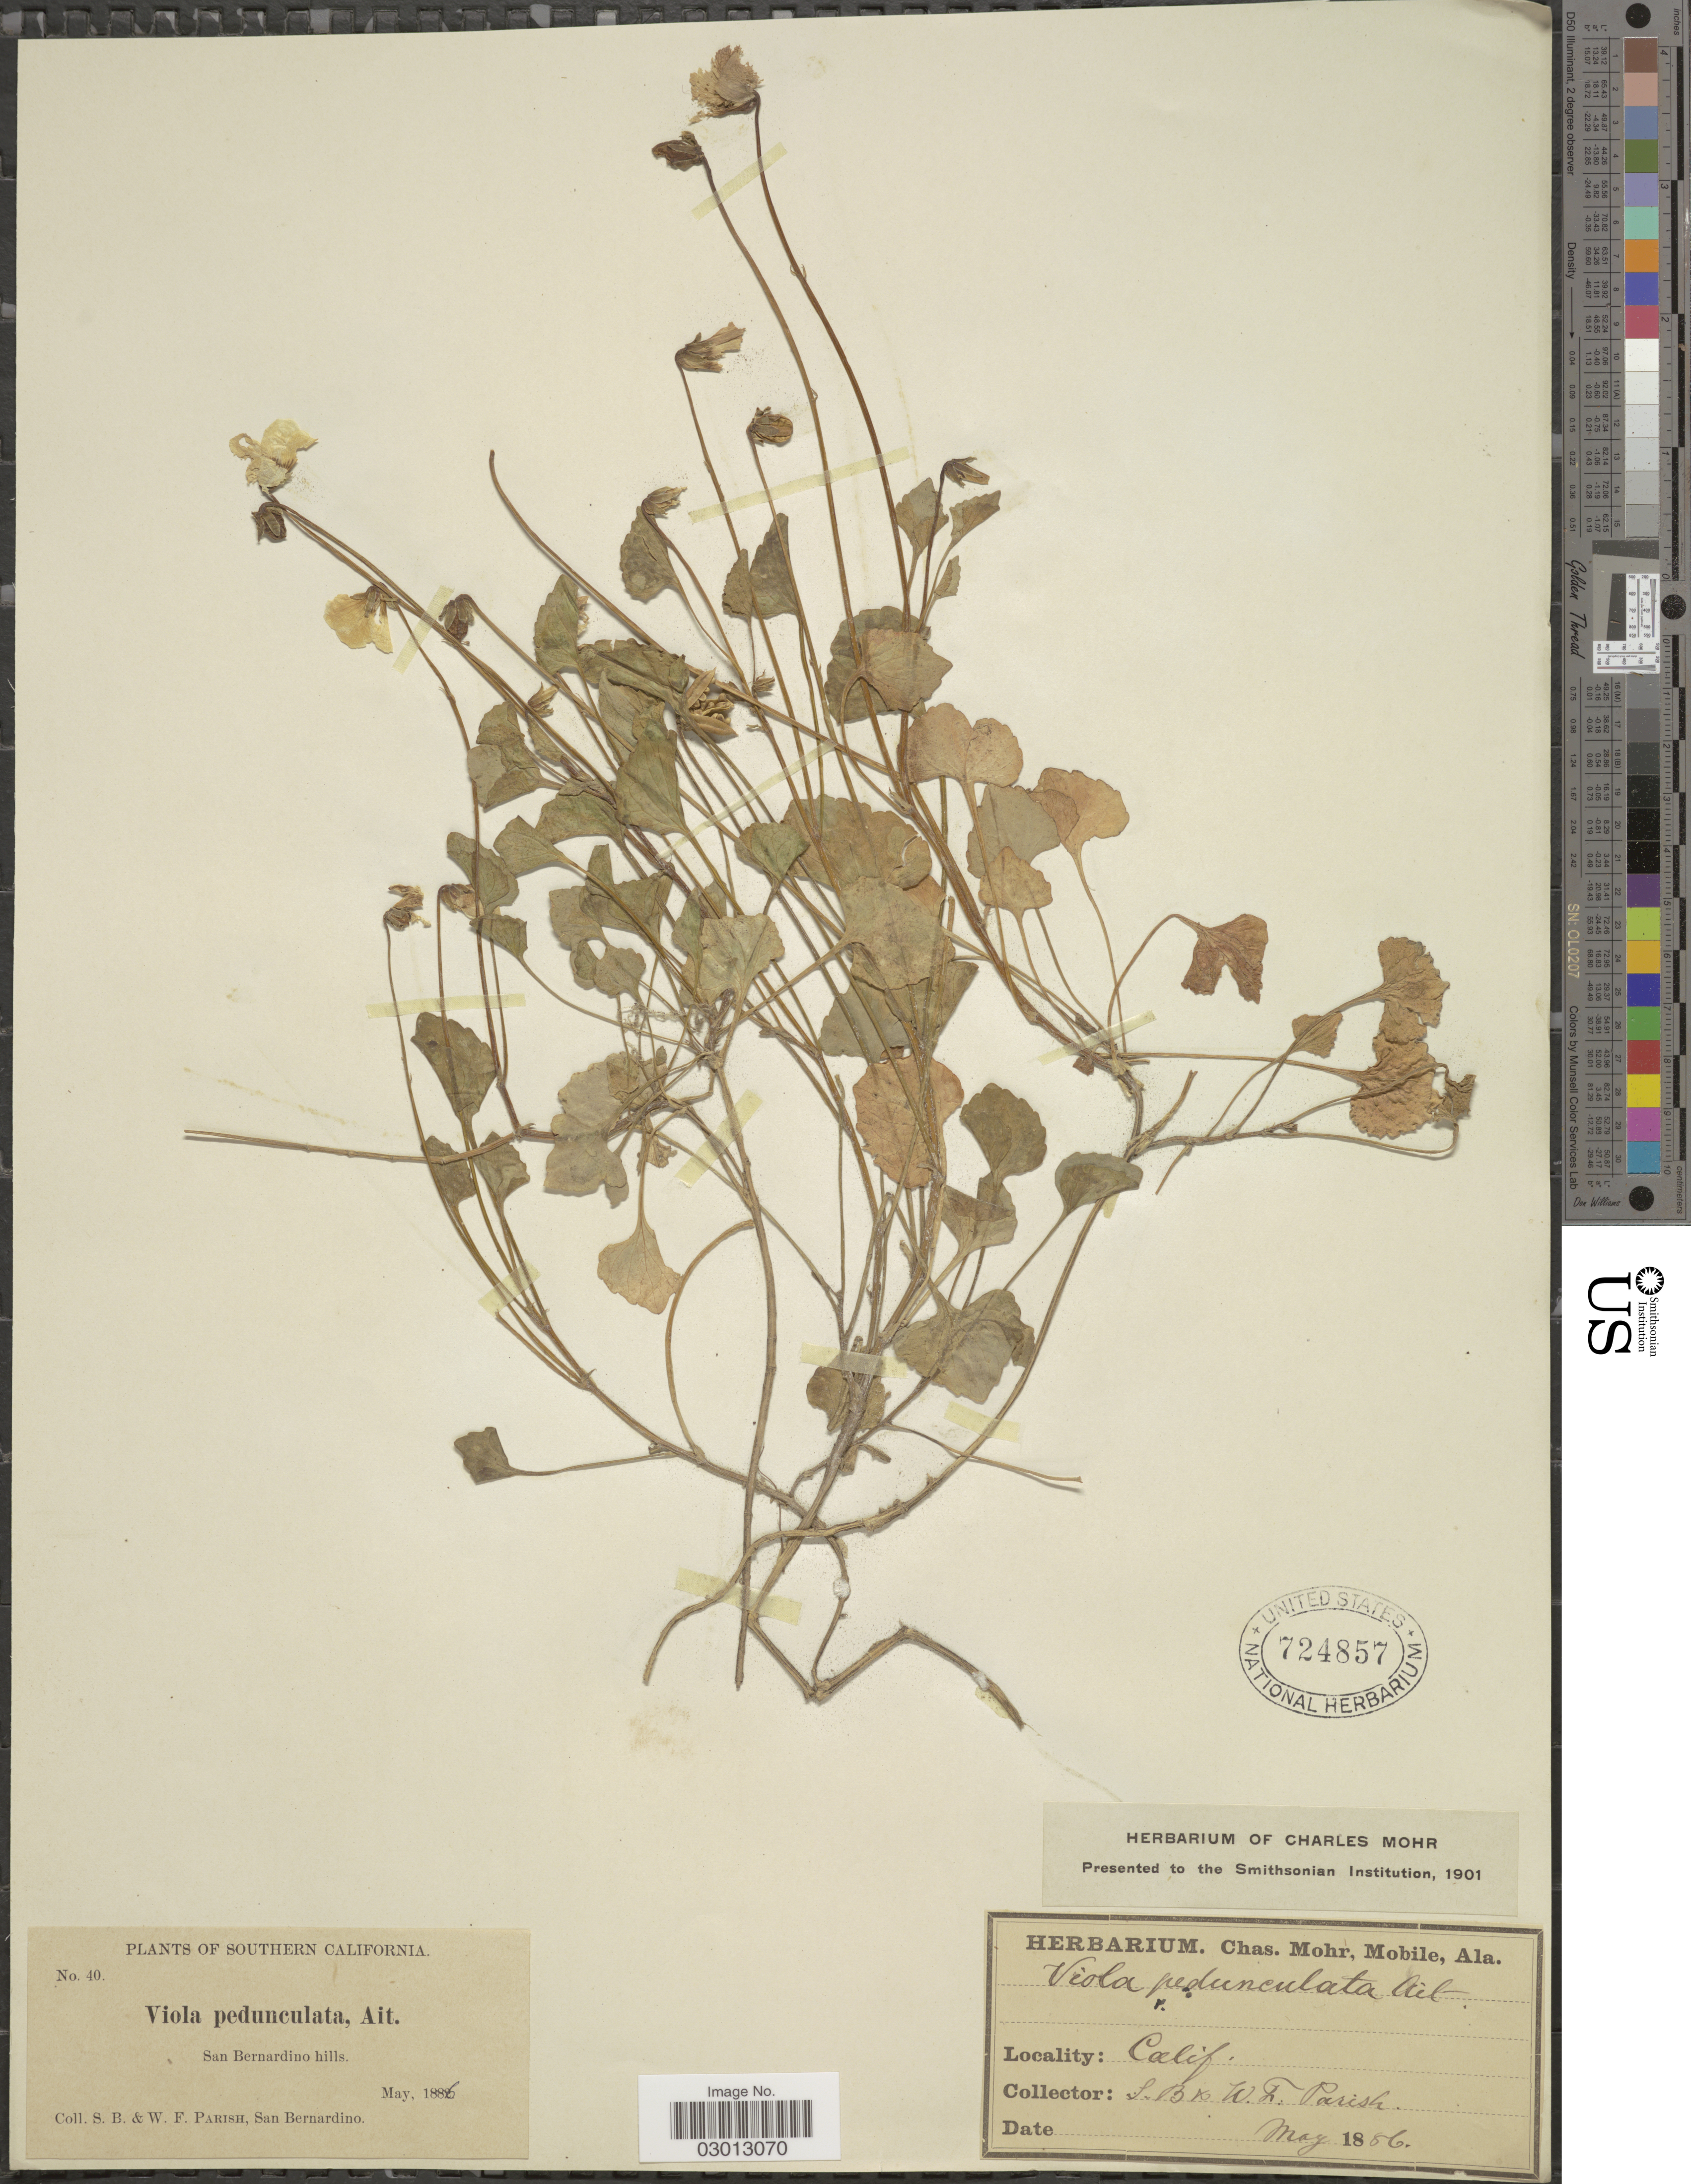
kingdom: Plantae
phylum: Tracheophyta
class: Magnoliopsida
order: Malpighiales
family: Violaceae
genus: Viola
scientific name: Viola pedunculata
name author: Torr. & A. Gray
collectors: S. B. Parish & W. F. Parish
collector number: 40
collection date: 1886-05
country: United States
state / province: California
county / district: San Bernardino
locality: Southern California. San Bernardino hills.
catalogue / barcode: US 724857